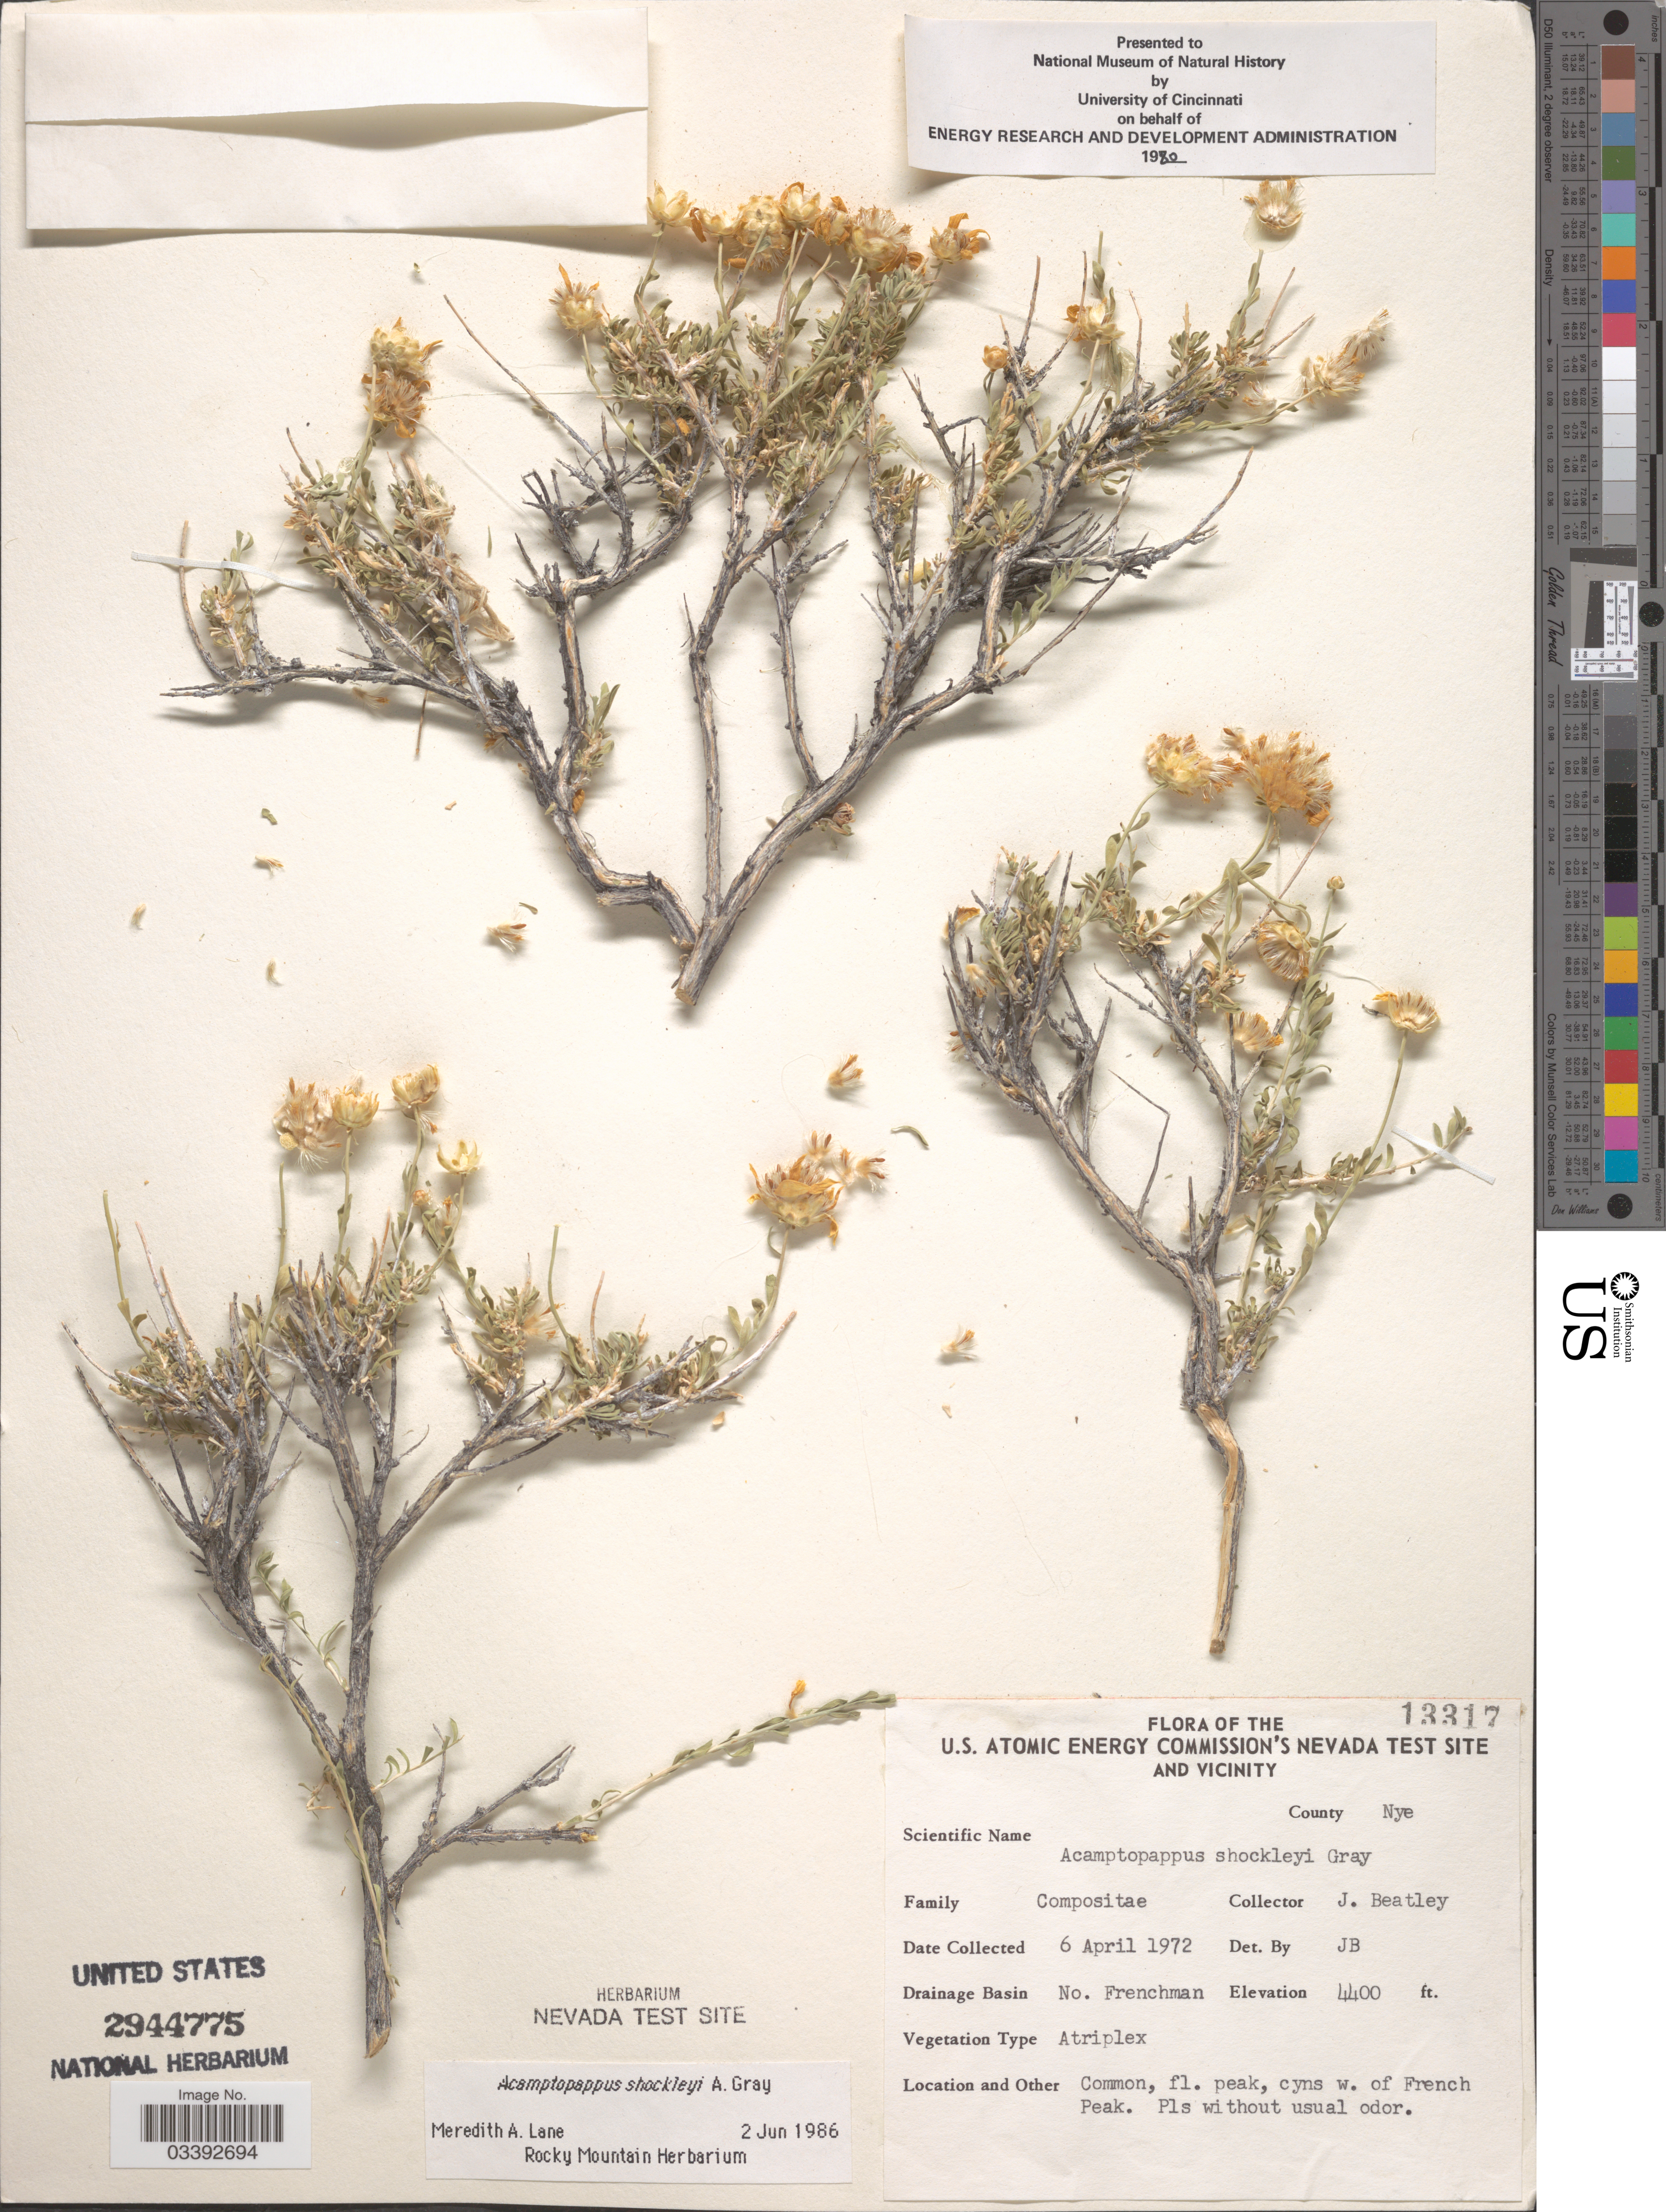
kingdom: Plantae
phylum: Tracheophyta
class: Magnoliopsida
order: Asterales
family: Asteraceae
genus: Acamptopappus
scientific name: Acamptopappus shockleyi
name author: A. Gray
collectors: J. C. Beatley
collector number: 13317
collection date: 1972-04-06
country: United States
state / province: Nevada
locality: U.S. Atomic Energy Commission's Nevada Test Site and Vicinity. County Nye. Drainage Basin No. Frenchman. Cyns w. of French Peak.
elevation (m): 1341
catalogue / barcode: US 2944775